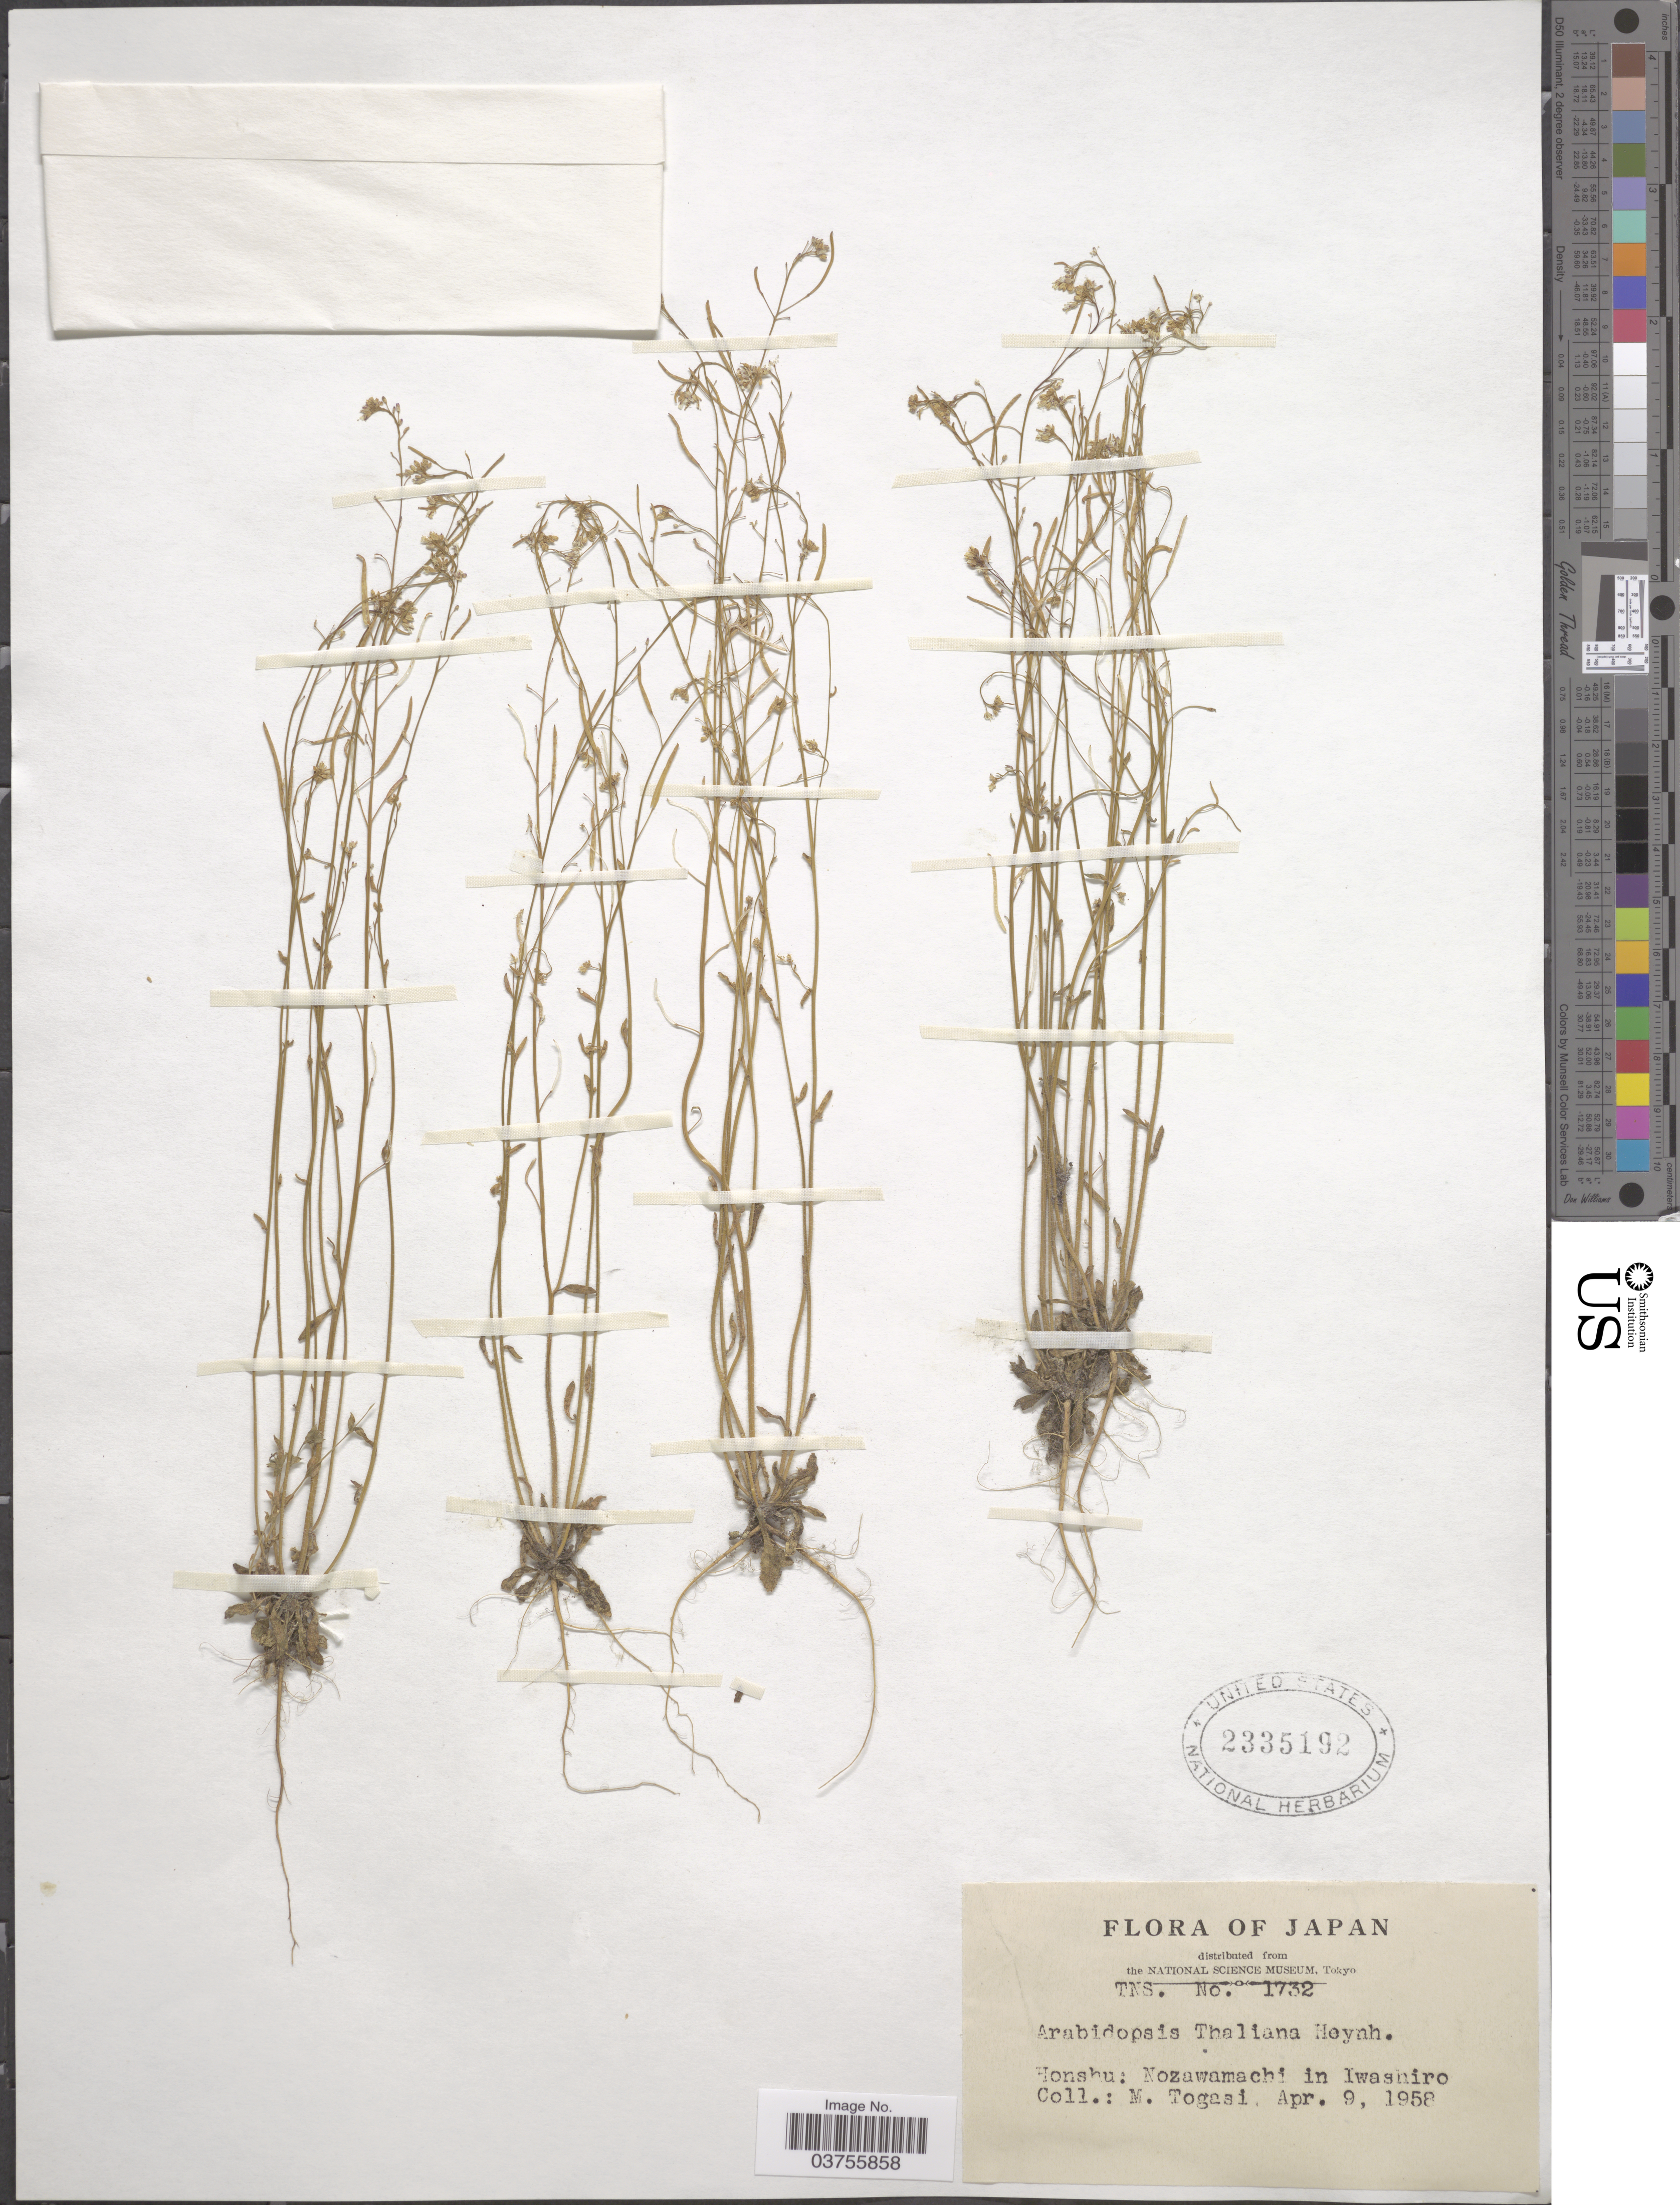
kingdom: Plantae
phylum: Tracheophyta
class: Magnoliopsida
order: Brassicales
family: Brassicaceae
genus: Arabidopsis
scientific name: Arabidopsis thaliana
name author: (L.) Heynh.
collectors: M. Togasi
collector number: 1732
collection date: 1958-04-09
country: Japan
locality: Honshu: Nozawamachi in Iwashiro.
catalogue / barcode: US 2335192